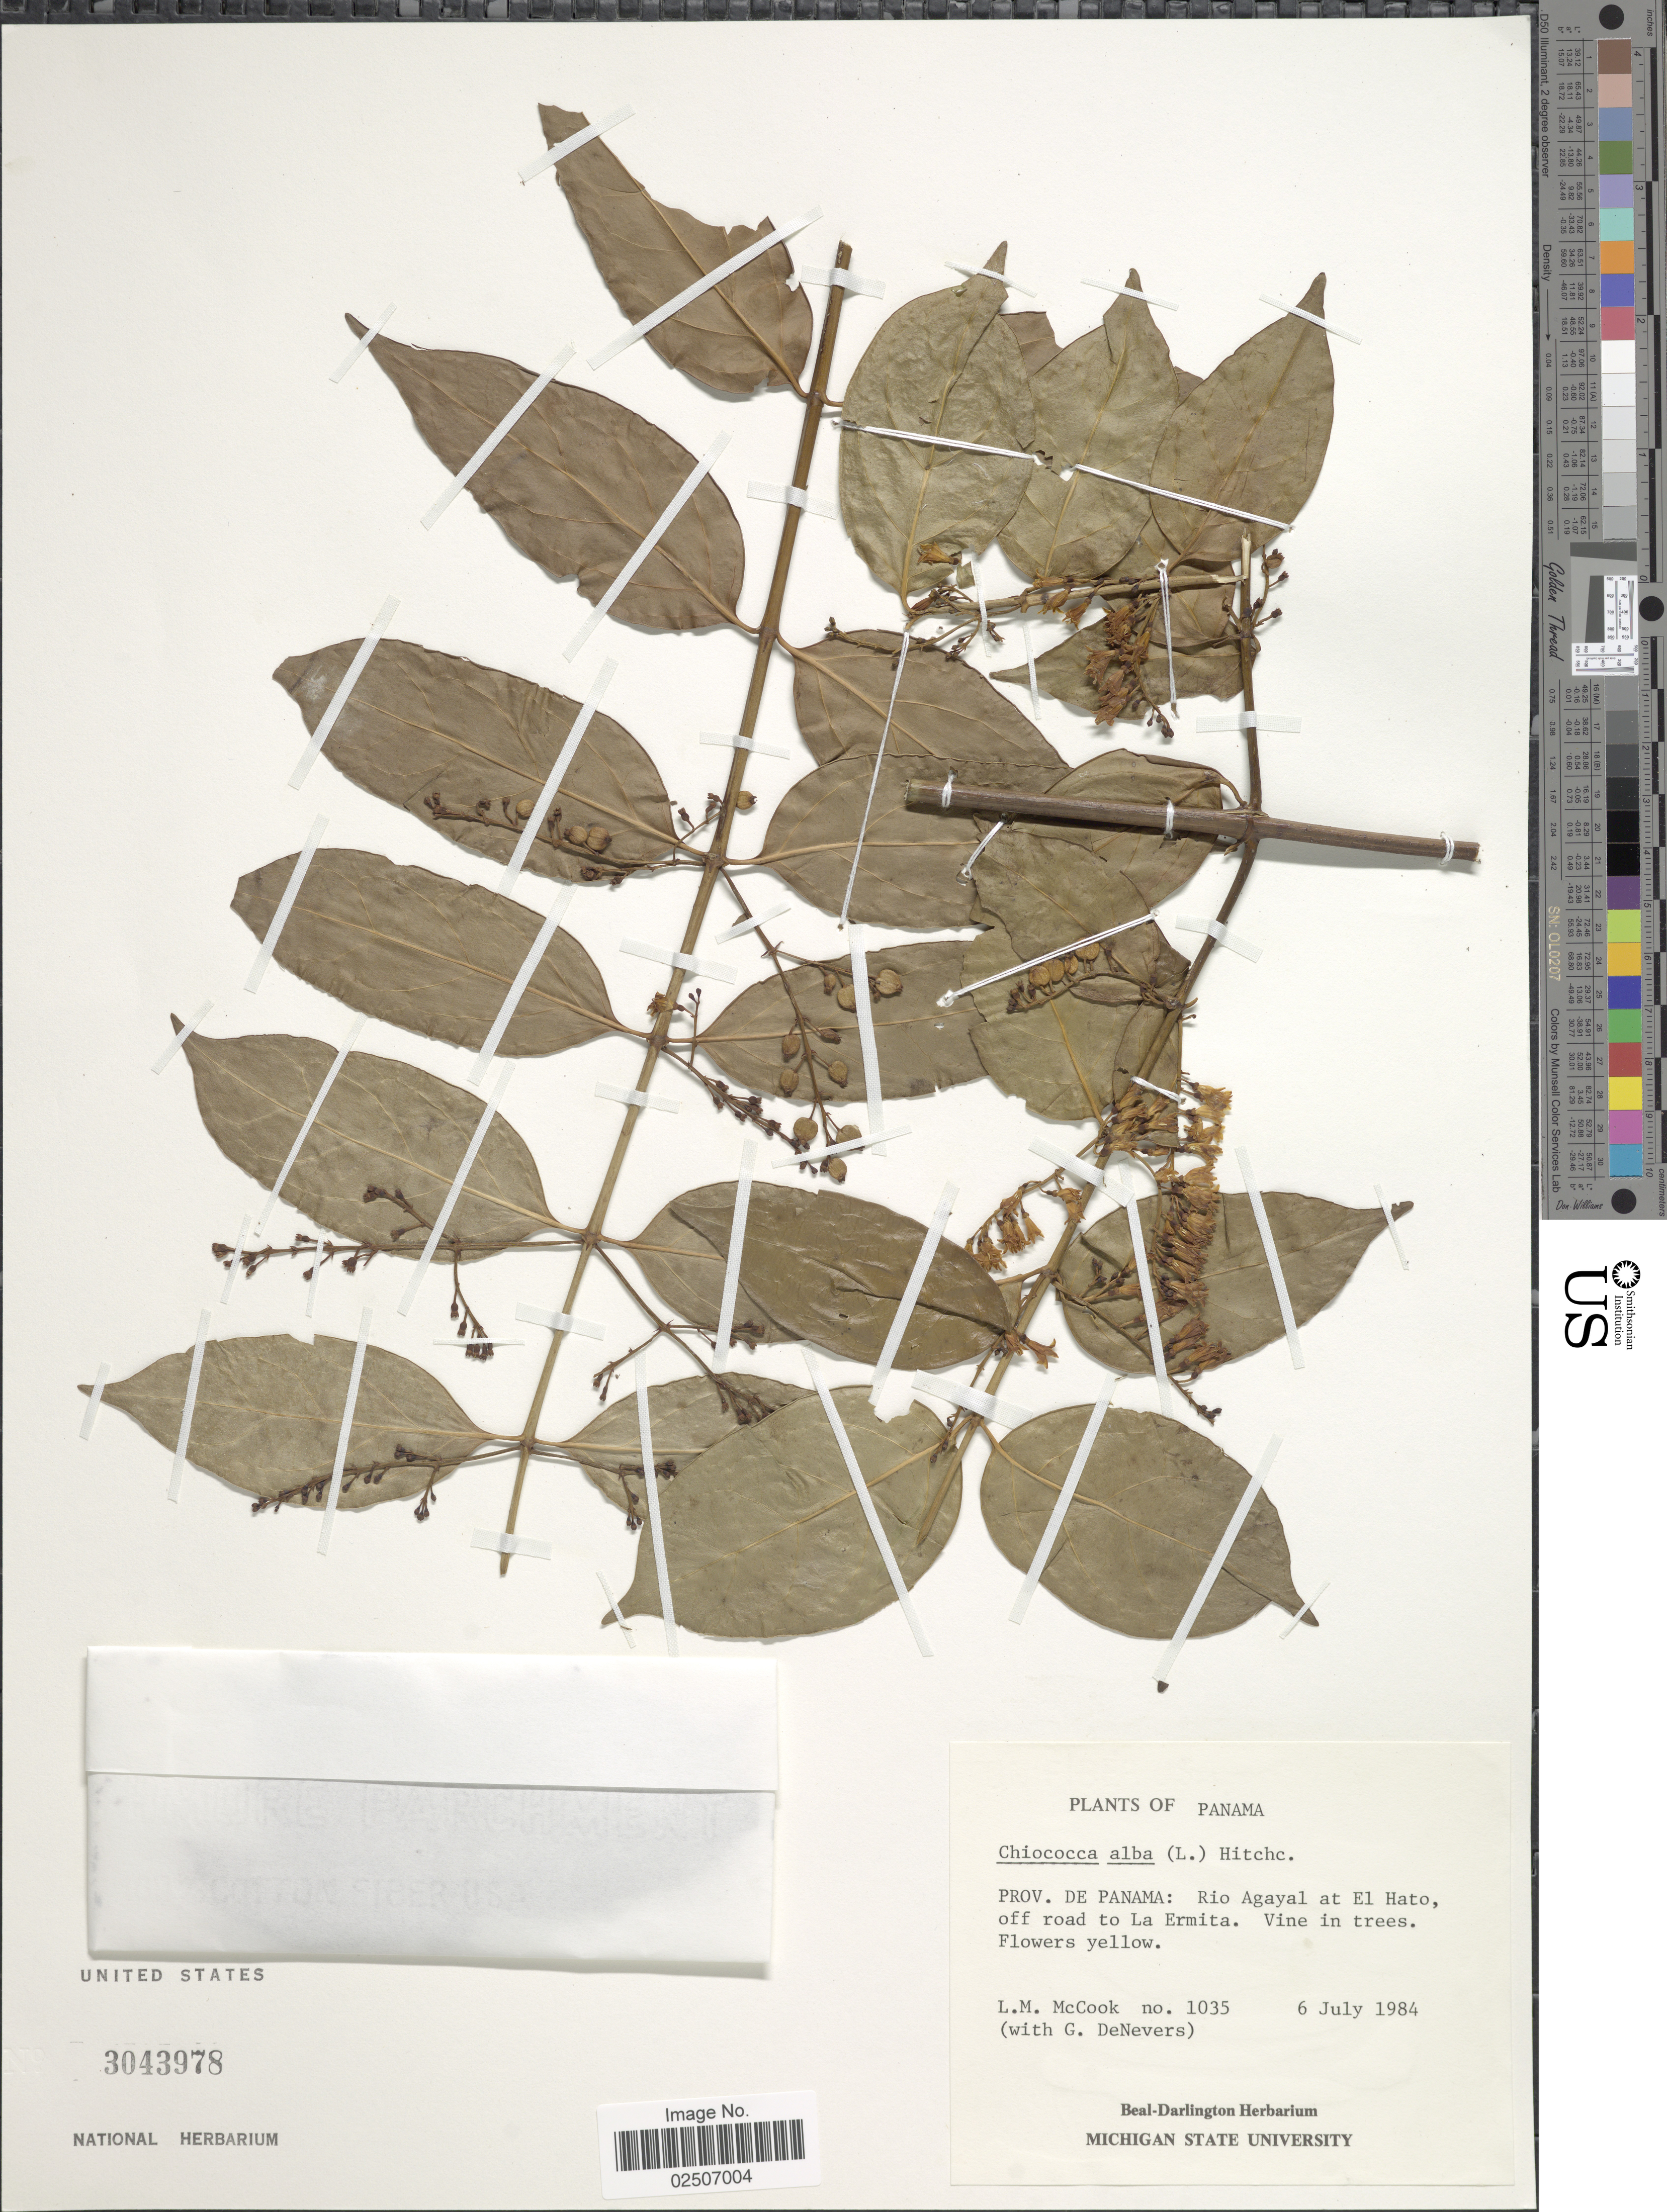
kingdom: Plantae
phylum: Tracheophyta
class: Magnoliopsida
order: Gentianales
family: Rubiaceae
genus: Chiococca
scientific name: Chiococca alba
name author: (L.) Hitchc.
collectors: L. McCook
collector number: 1035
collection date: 1984-07-06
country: Panama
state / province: Panamá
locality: Rio Agayal at El Hato, off road to La Ermita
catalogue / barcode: US 3043978